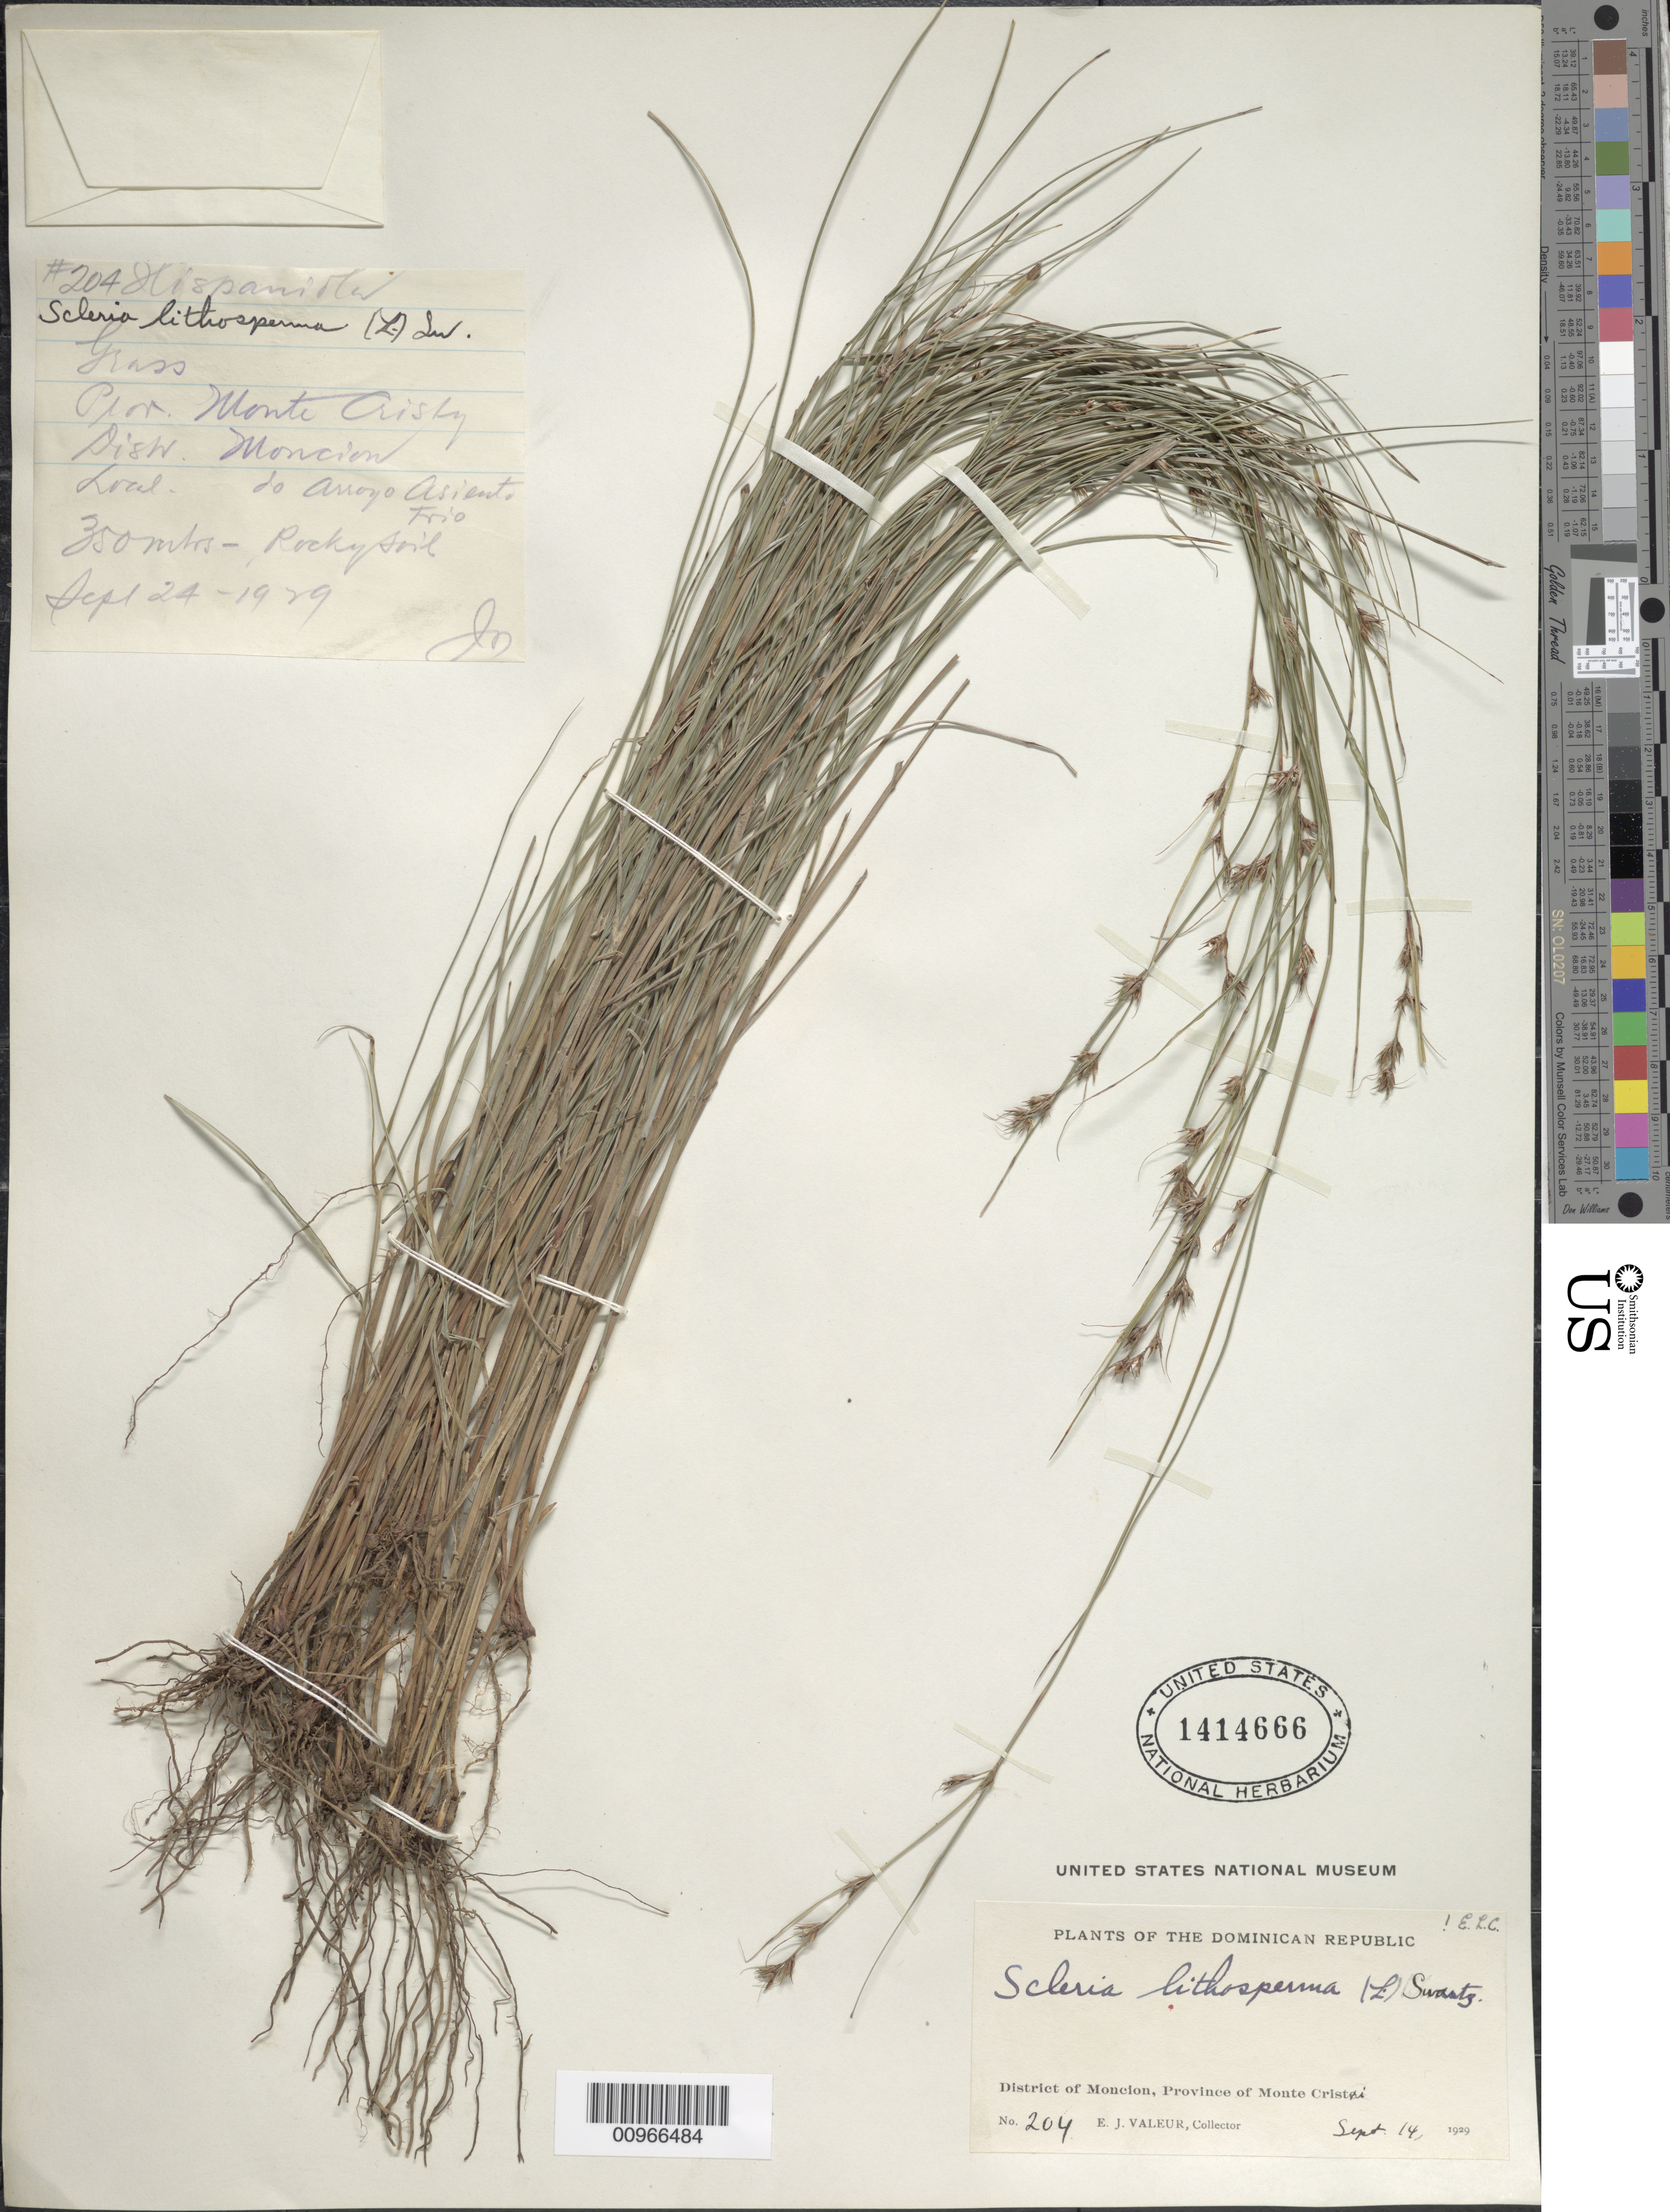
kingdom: Plantae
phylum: Tracheophyta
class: Liliopsida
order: Poales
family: Cyperaceae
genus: Scleria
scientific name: Scleria lithosperma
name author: (L.) Sw.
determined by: Core, E. L.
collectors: E. Valeur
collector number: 204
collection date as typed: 14 Sep 1929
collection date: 1929-09-14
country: Dominican Republic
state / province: Monte Cristi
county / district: Monción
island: Hispaniola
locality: Arroyo Asiento Frio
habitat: Rocky soil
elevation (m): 350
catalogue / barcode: US 1414666